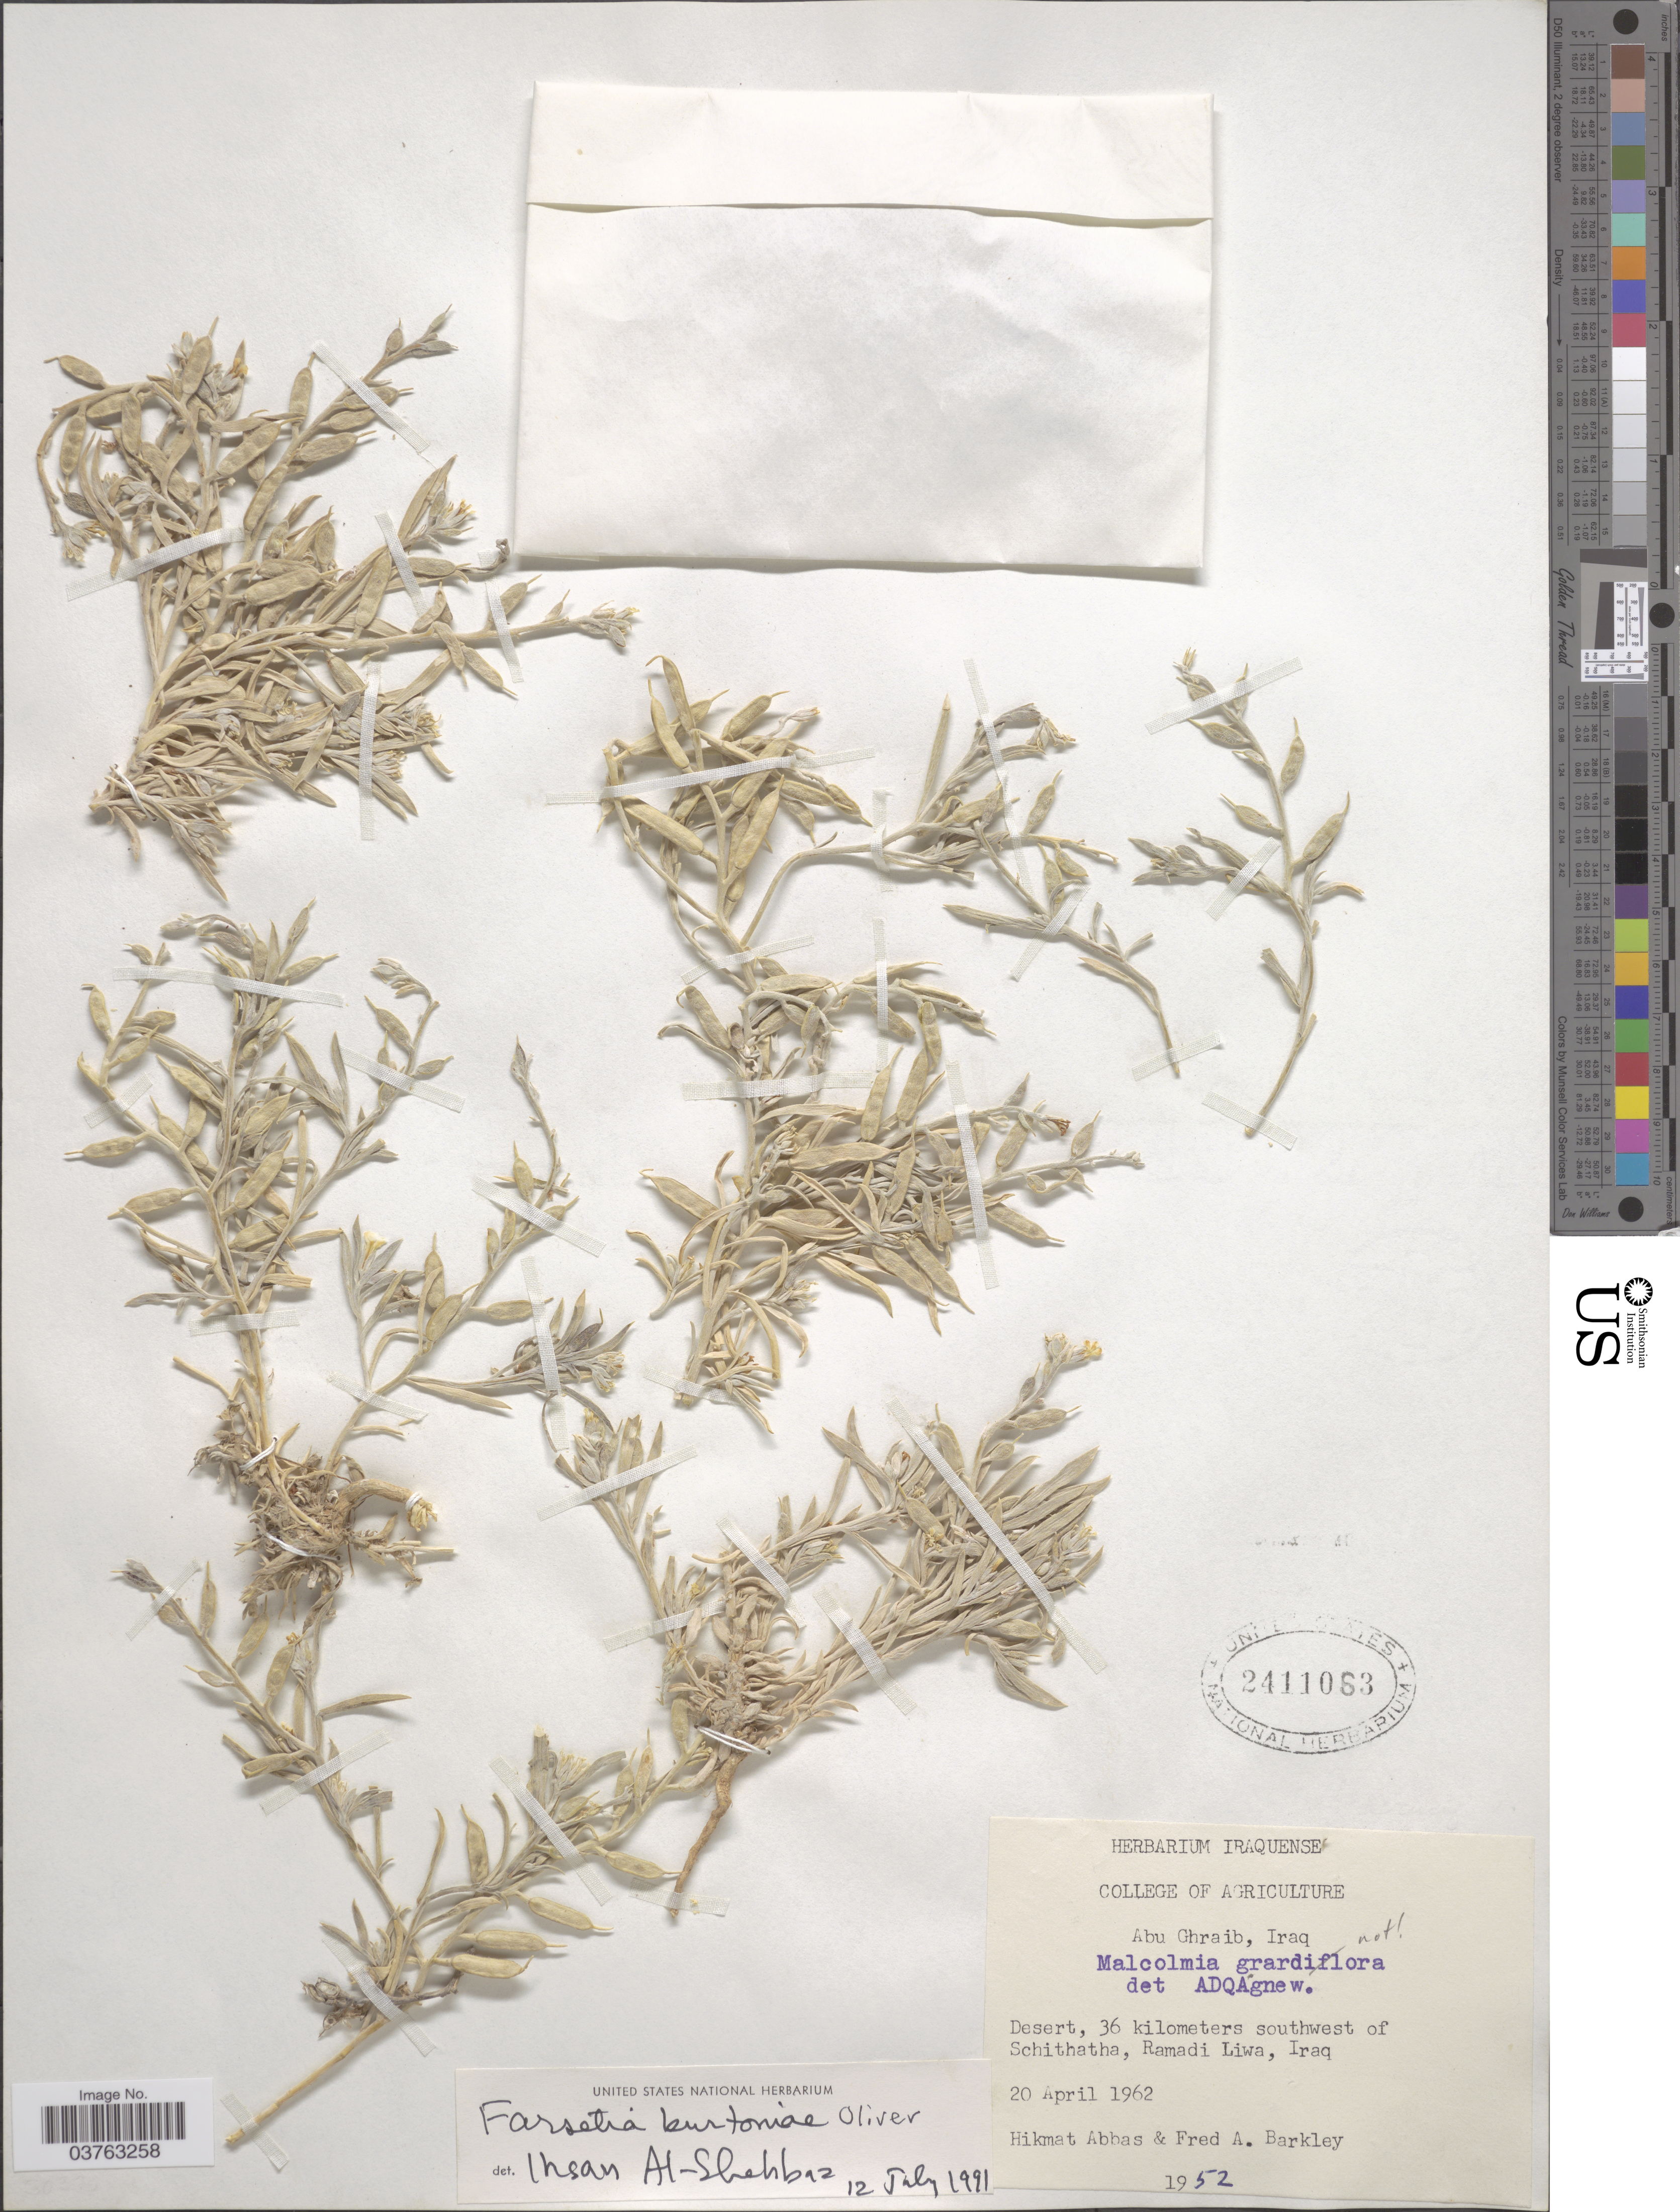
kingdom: Plantae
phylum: Tracheophyta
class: Magnoliopsida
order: Brassicales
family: Brassicaceae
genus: Farsetia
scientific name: Farsetia burtonae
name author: Oliv.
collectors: H. Abbas & F. A. Barkley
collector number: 1952?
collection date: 1962-04-20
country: Iraq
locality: Desert, 36 kilometers southwest of Schithatha, Ramadi Liwa.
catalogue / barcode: US 2411063